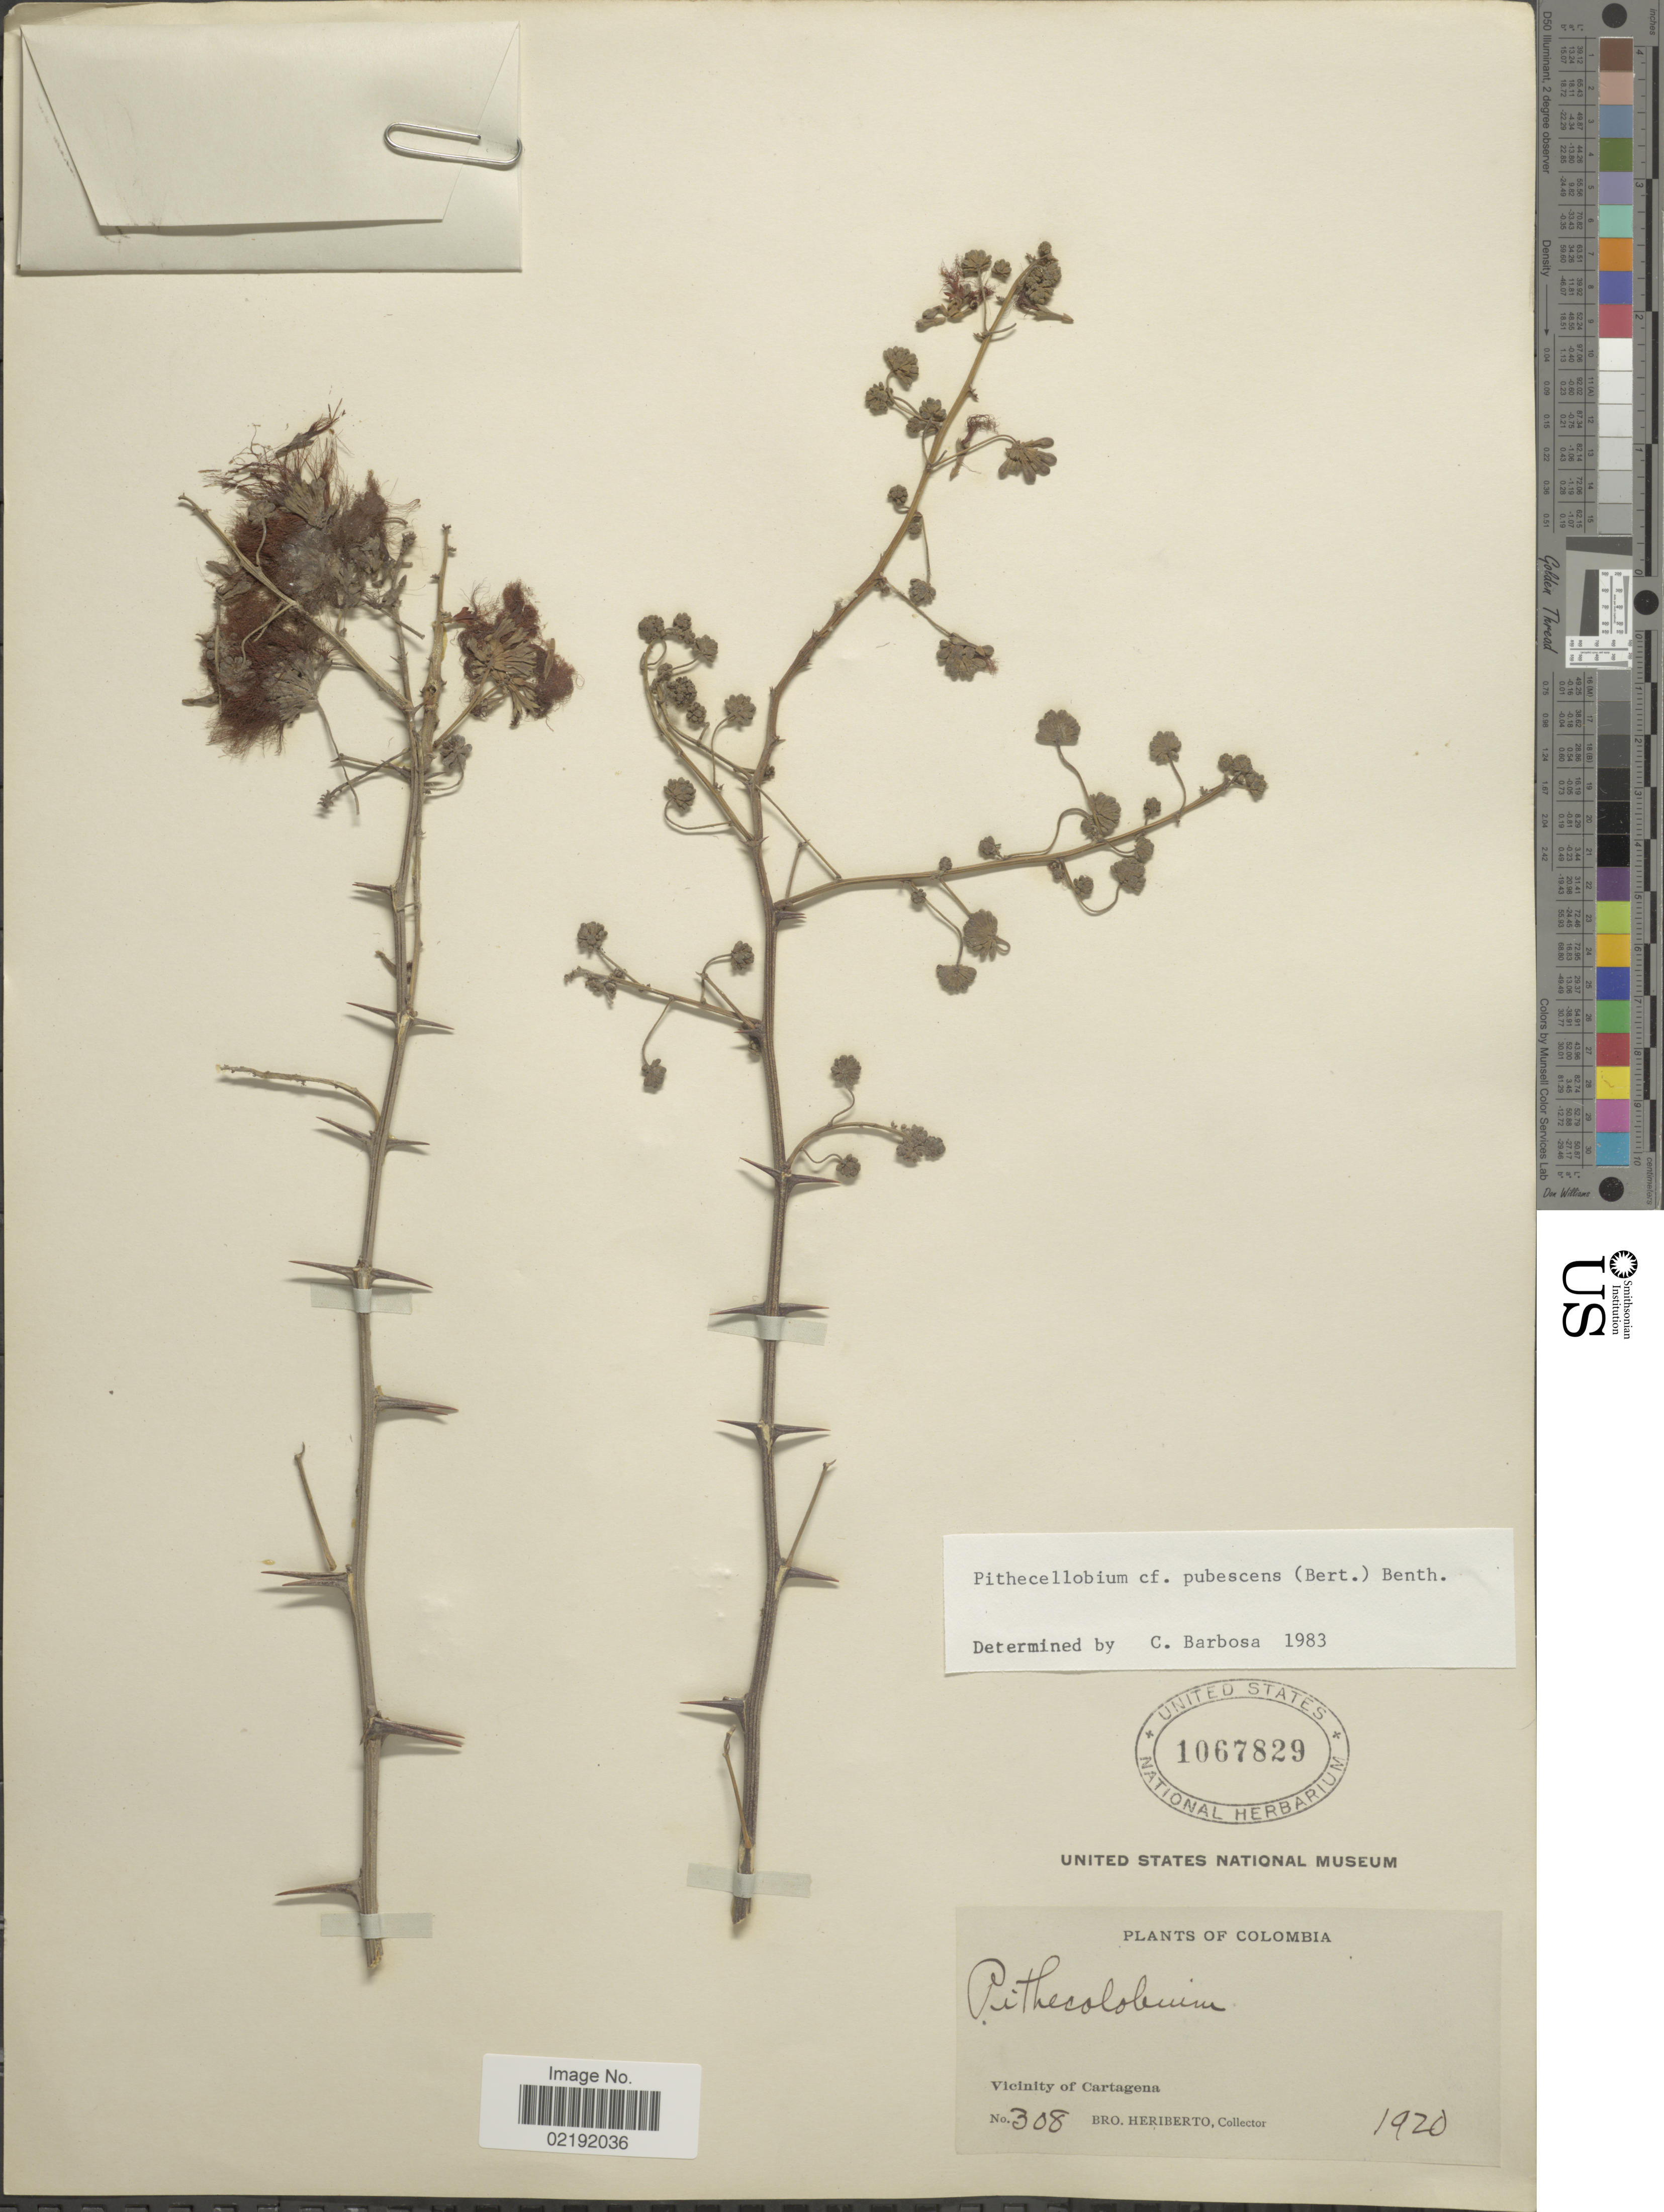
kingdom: Plantae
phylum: Tracheophyta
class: Magnoliopsida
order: Fabales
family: Fabaceae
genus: Pithecellobium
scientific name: Pithecellobium roseum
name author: (Vahl) Barneby & J.W. Grimes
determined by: U.S. National Herbarium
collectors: B. Heriberto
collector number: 308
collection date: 1920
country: Colombia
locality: Vicinity of Cartagena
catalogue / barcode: US 1067829